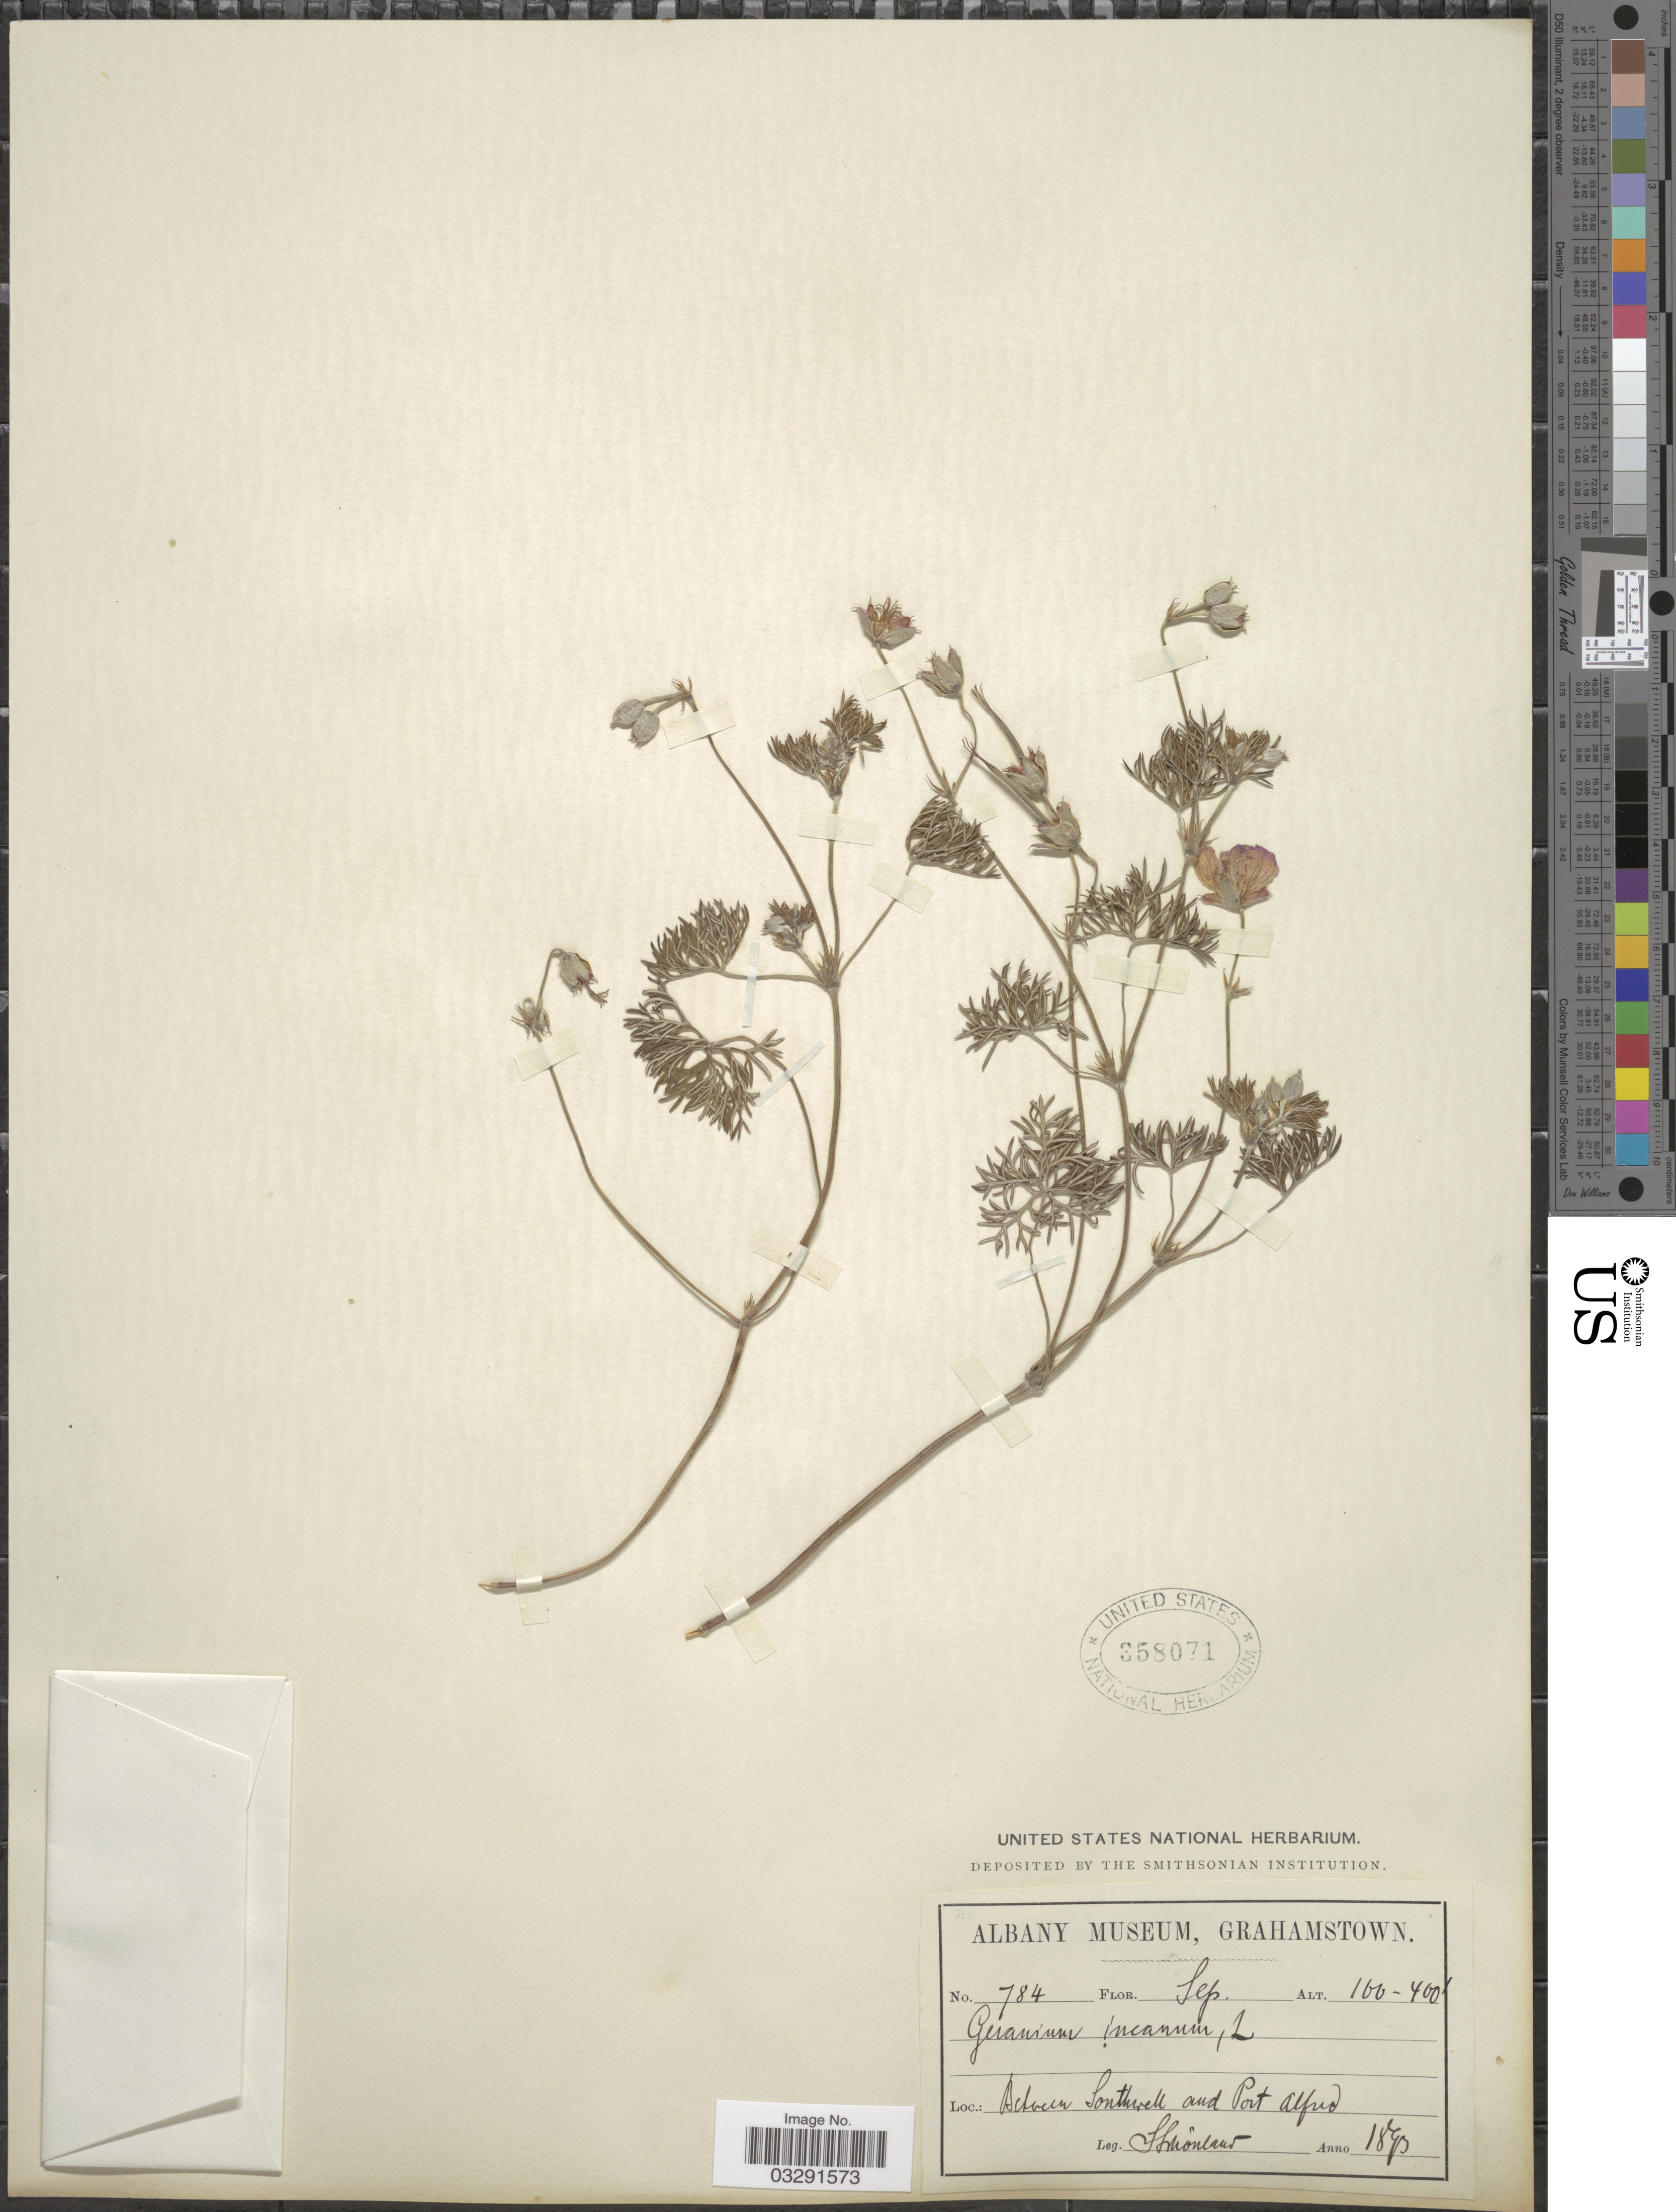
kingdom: Plantae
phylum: Tracheophyta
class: Magnoliopsida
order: Geraniales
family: Geraniaceae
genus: Geranium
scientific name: Geranium incanum subsp. incanum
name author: Burm. f.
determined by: Aedo, C.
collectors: S. Schönland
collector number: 784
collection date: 1893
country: South Africa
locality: Between Southwell and Port Alfred.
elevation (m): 30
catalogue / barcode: US 358071